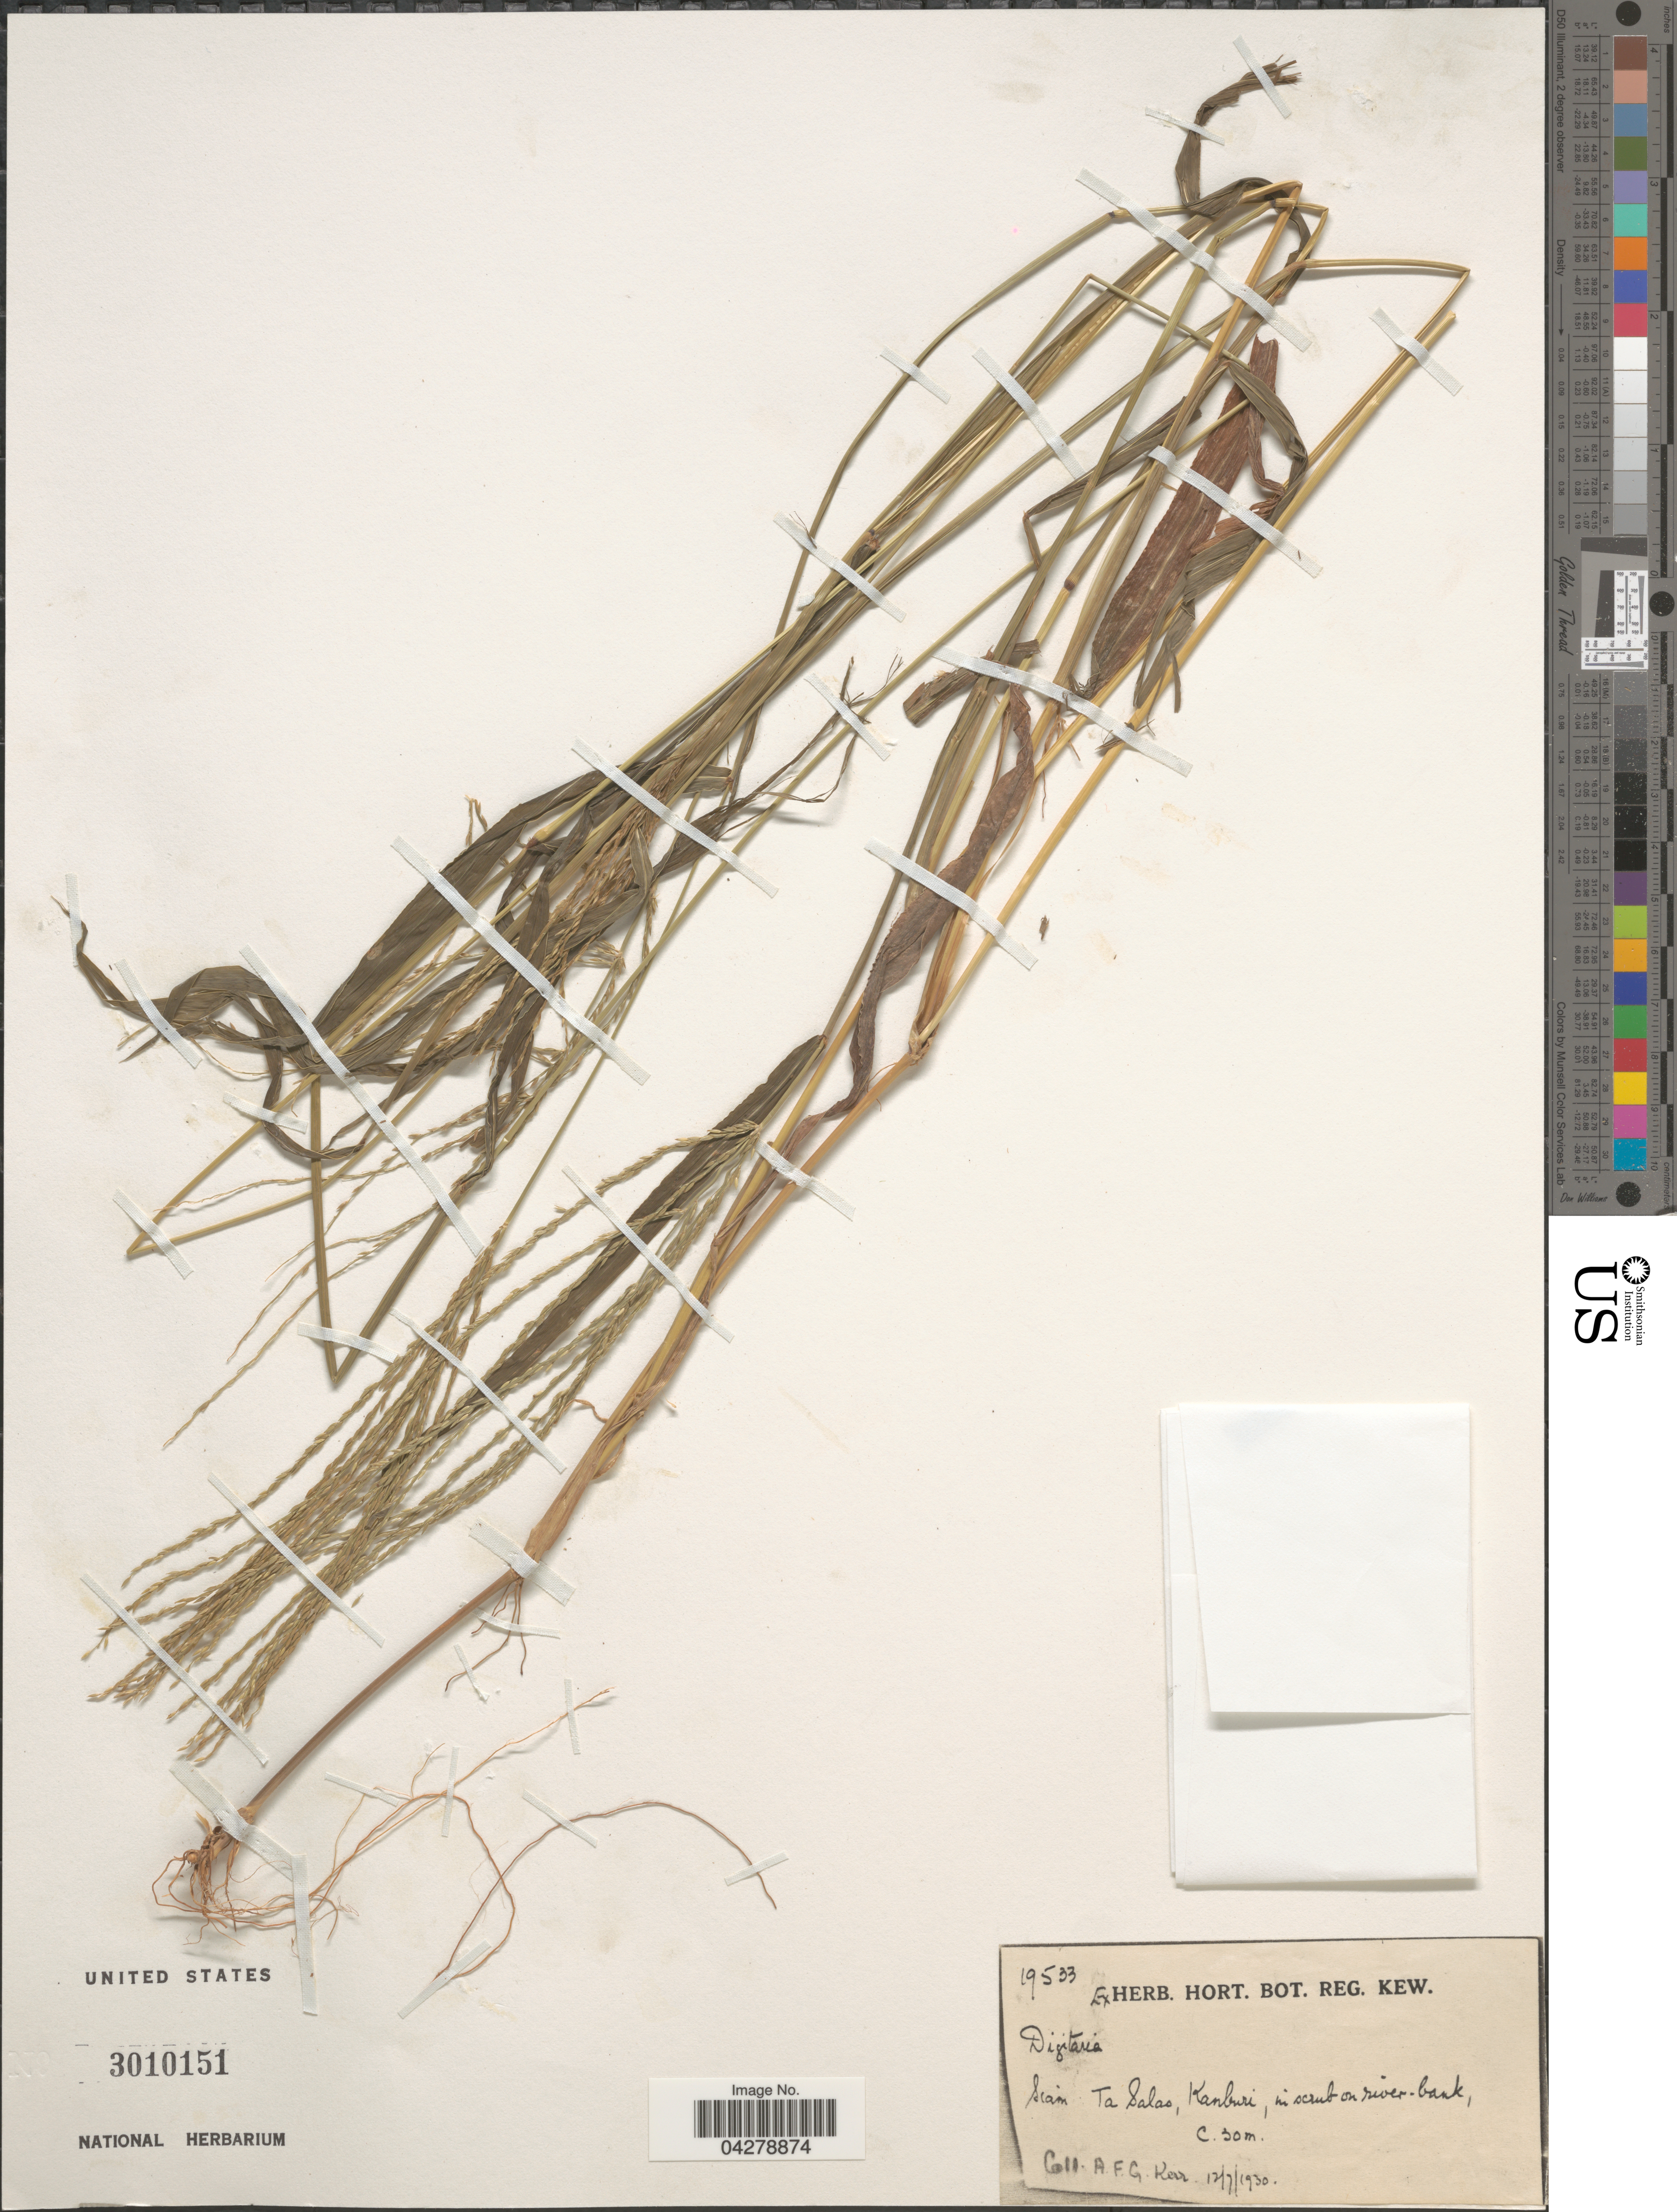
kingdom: Plantae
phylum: Tracheophyta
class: Liliopsida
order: Poales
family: Poaceae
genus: Digitaria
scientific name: Digitaria sp.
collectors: A. F. G. Kerr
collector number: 19533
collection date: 1930-07-12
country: Thailand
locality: Siam. Ta Salas, Kanburi, in scrub on river-bank.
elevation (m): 30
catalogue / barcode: US 3010151